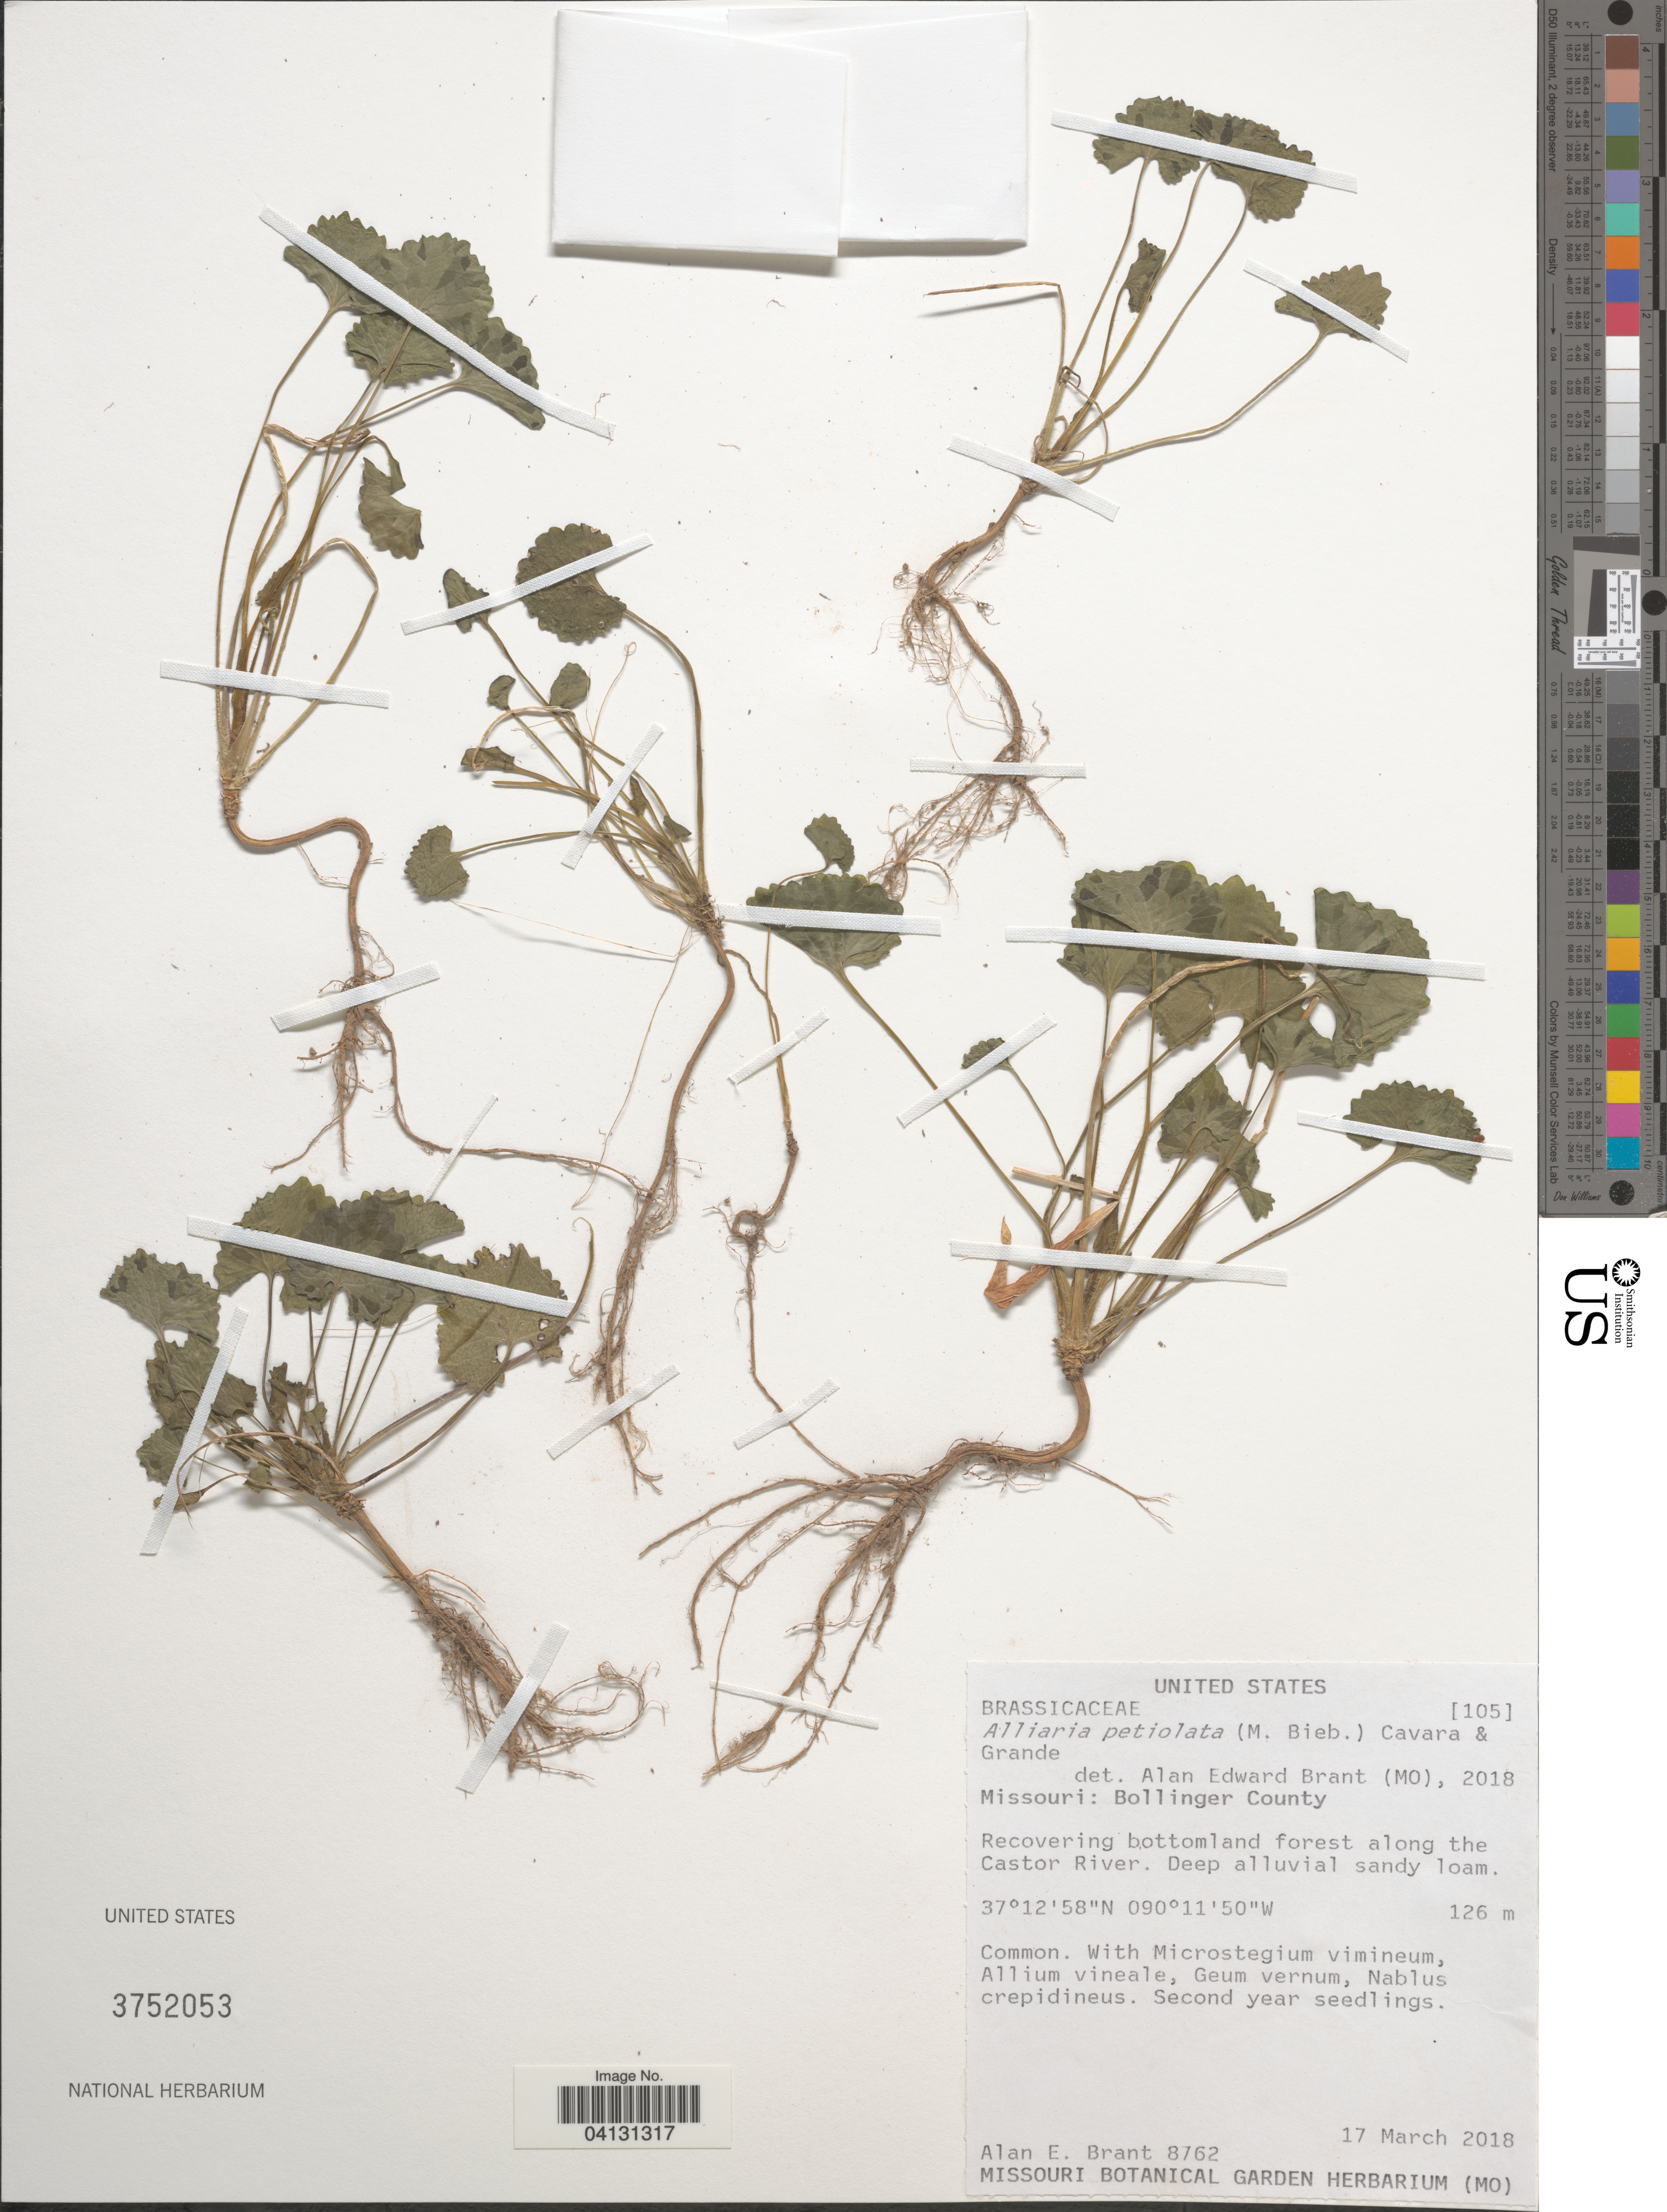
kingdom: Plantae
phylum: Tracheophyta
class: Magnoliopsida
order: Brassicales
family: Brassicaceae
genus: Alliaria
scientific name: Alliaria petiolata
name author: (M. Bieb.) Cavara & Grande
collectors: A. Brant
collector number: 8762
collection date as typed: Transcribed d/m/y: 17/3/2018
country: United States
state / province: Missouri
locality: Bollinger County. Recovering bottomland forest along the Castor River.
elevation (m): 126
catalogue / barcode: US 3752053